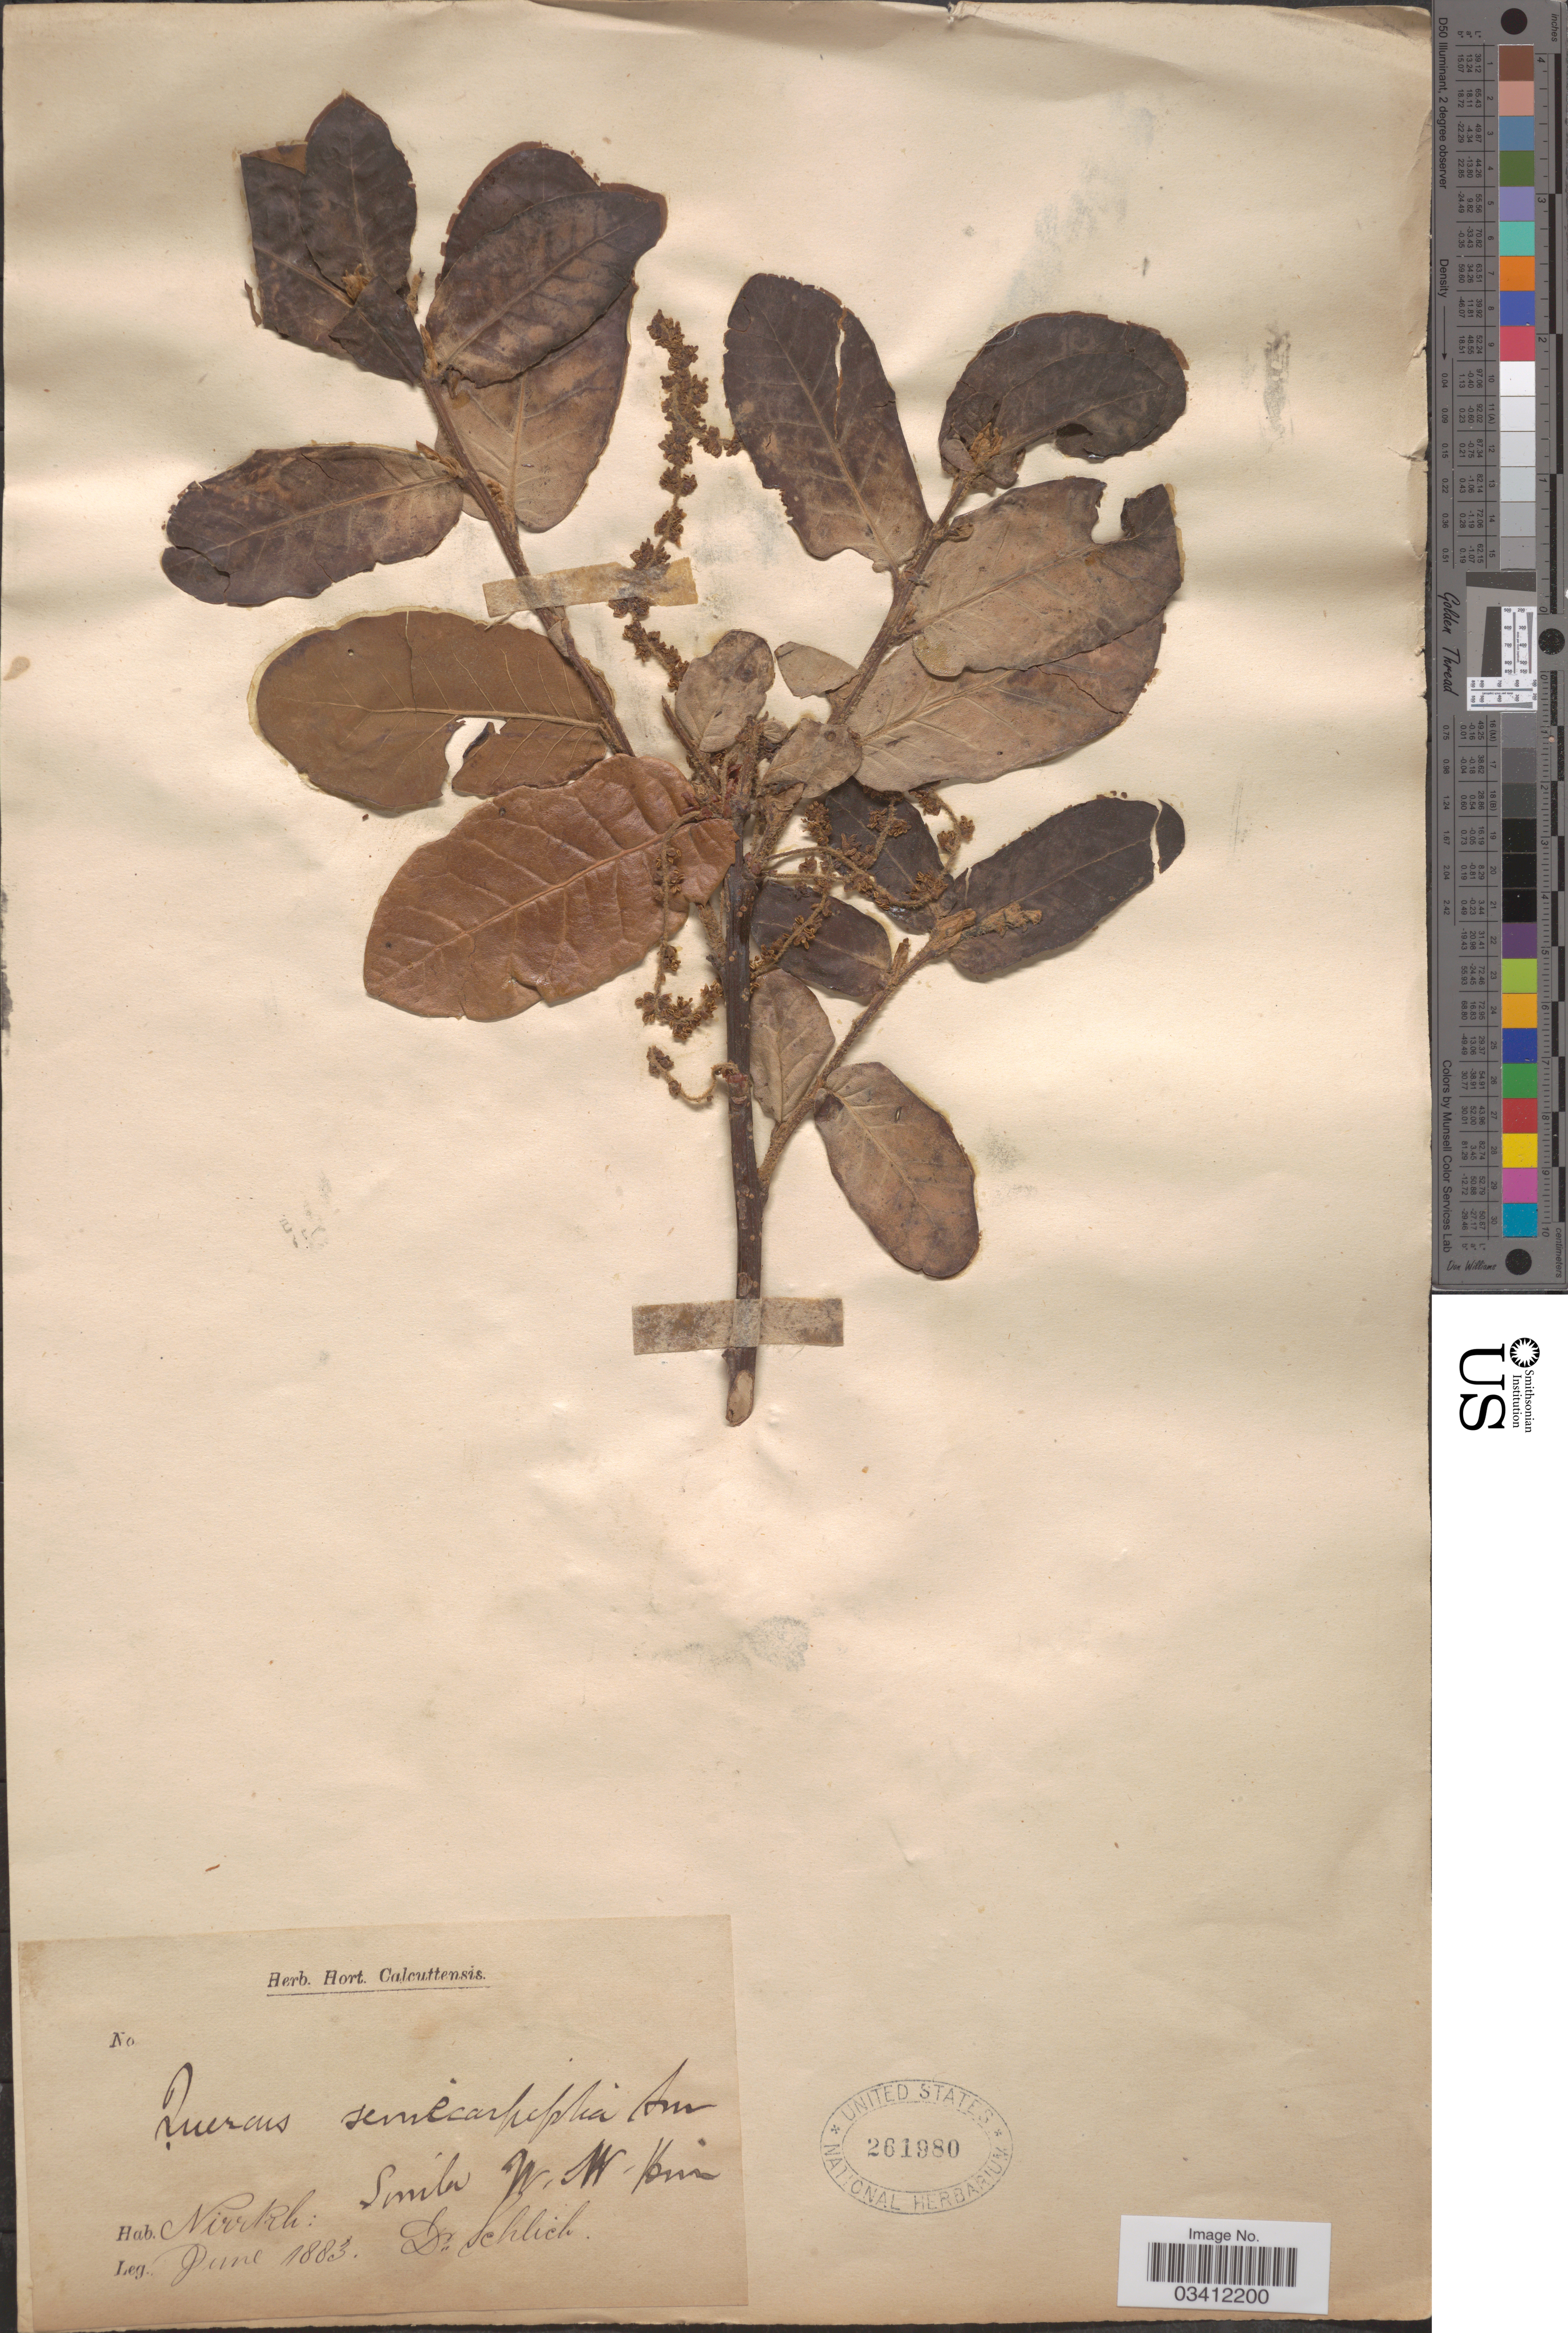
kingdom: Plantae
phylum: Tracheophyta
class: Magnoliopsida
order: Fagales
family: Fagaceae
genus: Quercus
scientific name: Quercus semecarpifolia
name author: Sm.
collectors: -. Schlich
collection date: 1883-06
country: India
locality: Nirrkh: Simla N.W. Him.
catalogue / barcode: US 261980